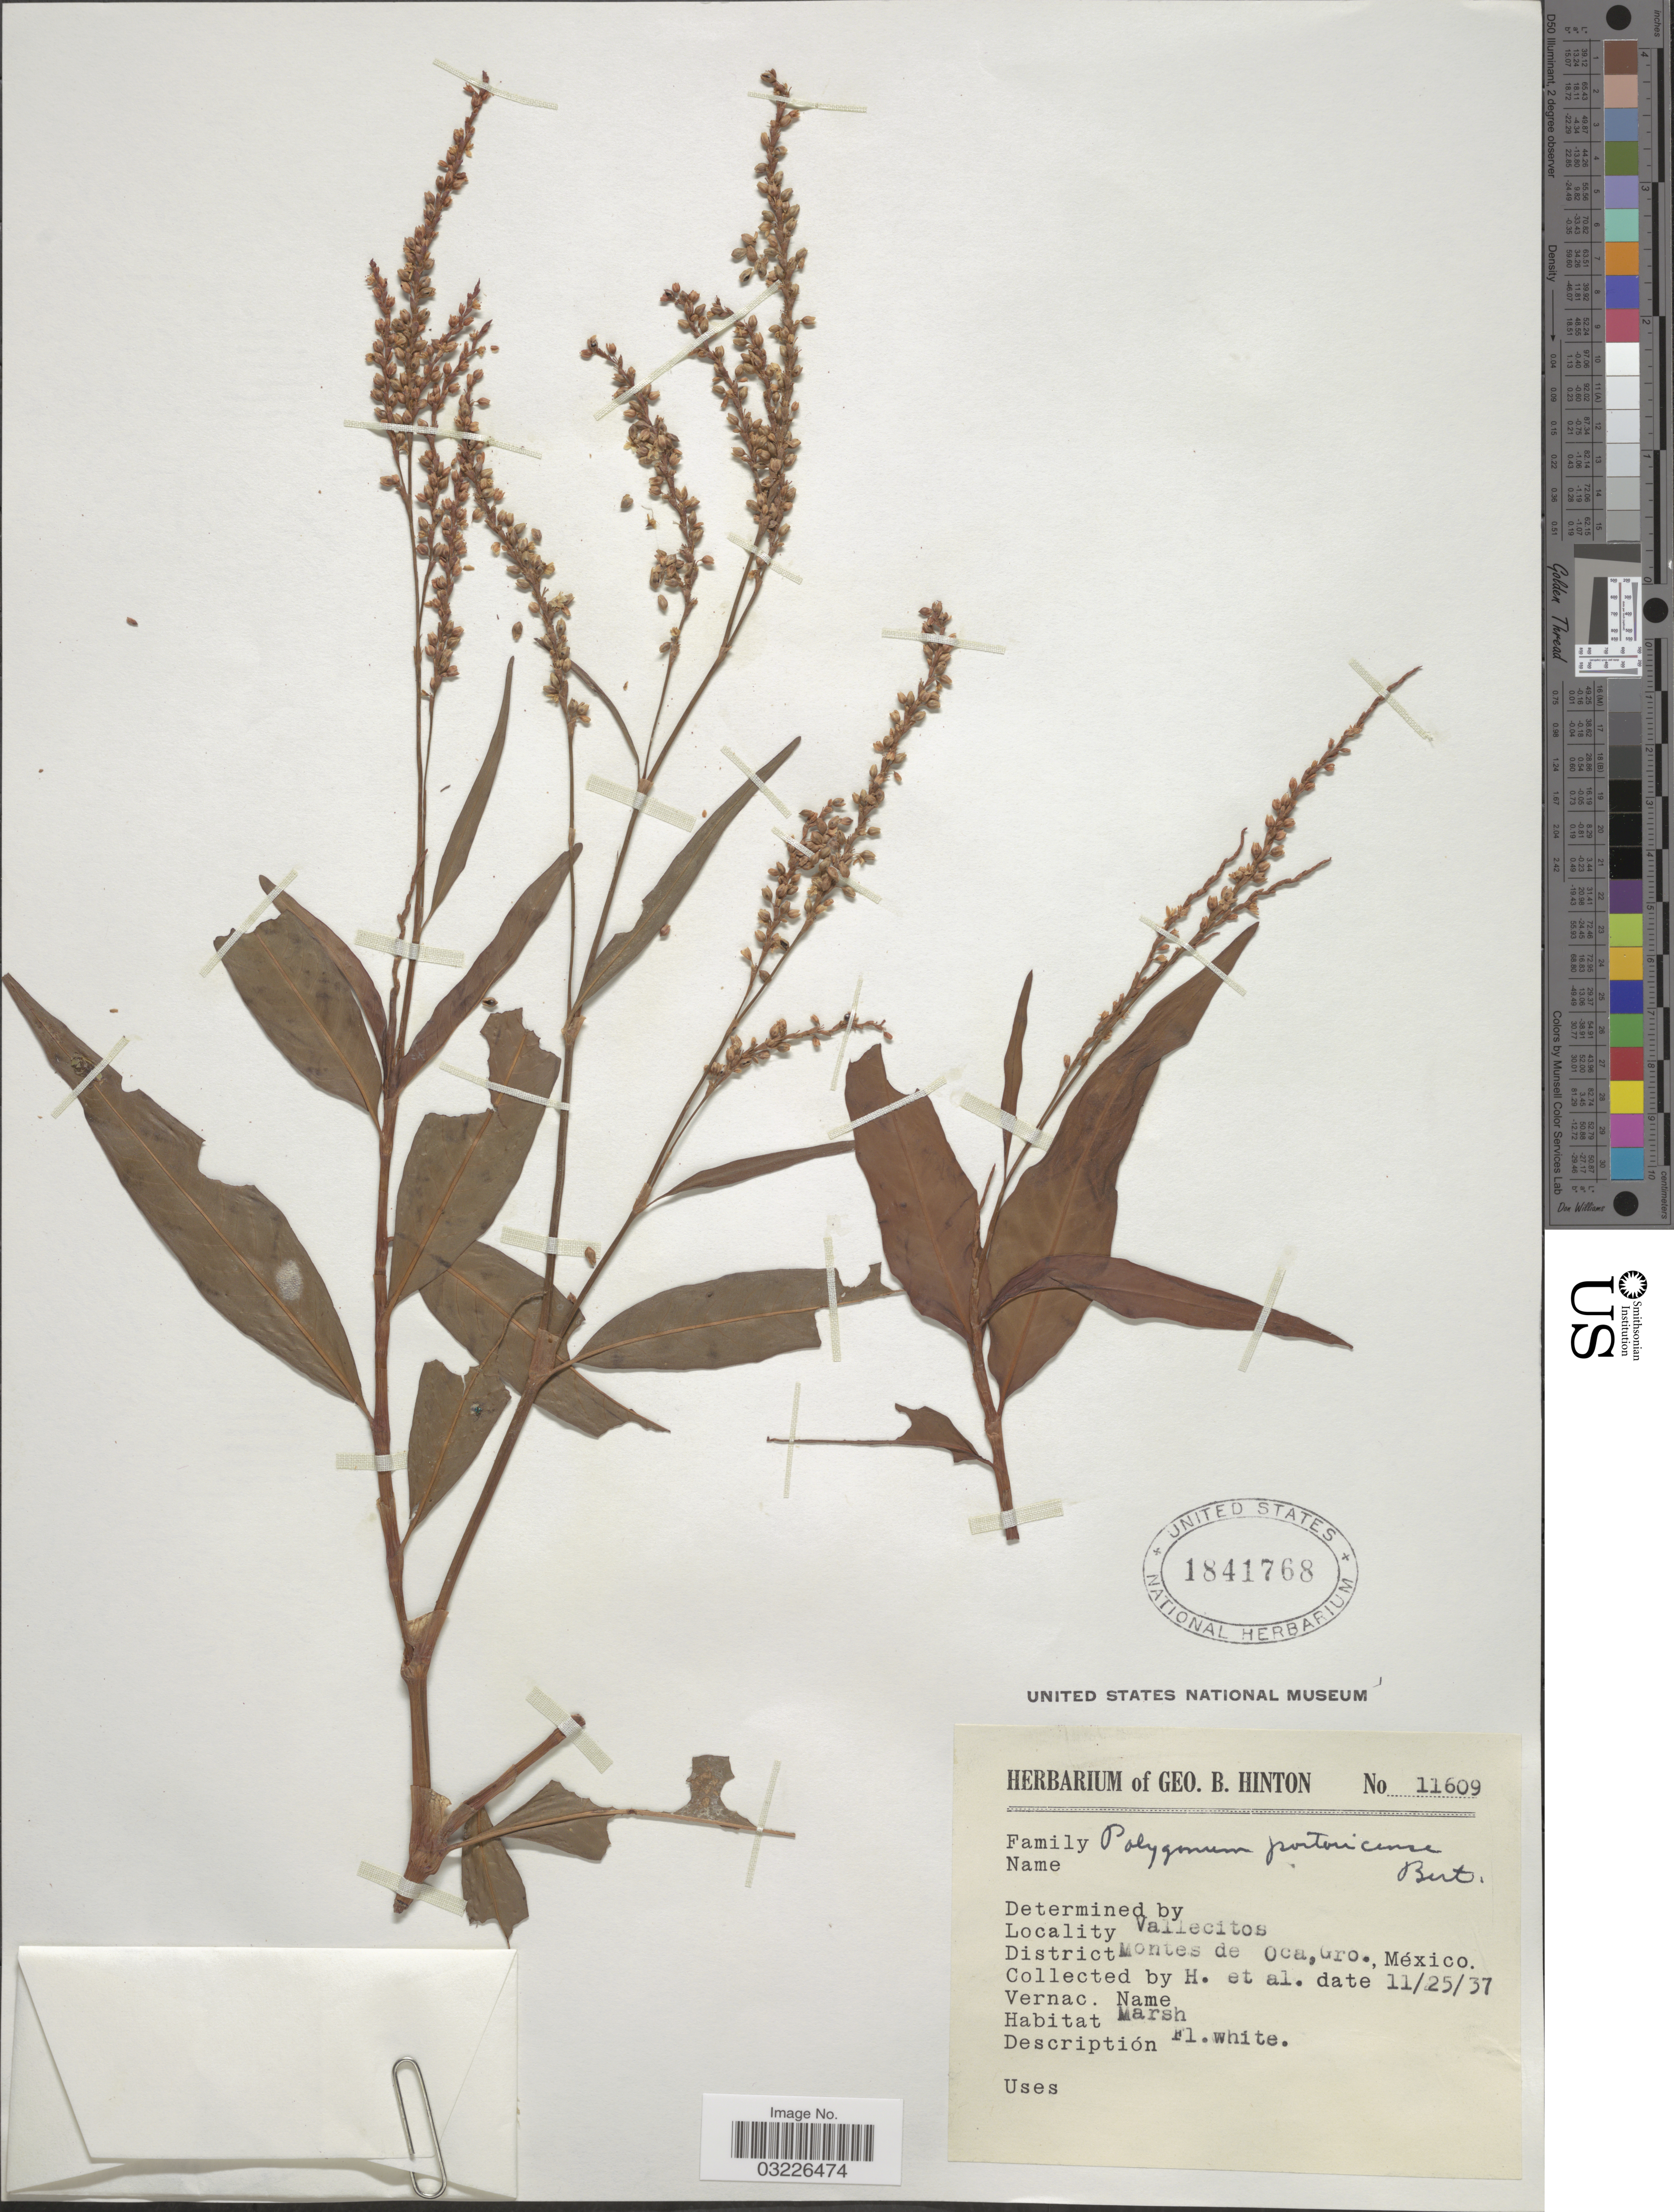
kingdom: Plantae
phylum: Tracheophyta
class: Magnoliopsida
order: Caryophyllales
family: Polygonaceae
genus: Polygonum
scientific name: Polygonum longiocreatum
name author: Bartlett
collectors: G. B. Hinton & et al.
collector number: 11609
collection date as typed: Transcribed d/m/y: 25/11/37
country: Mexico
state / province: Guerrero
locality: Vallecitos. District Montes de Oca, Gro.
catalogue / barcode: US 1841768